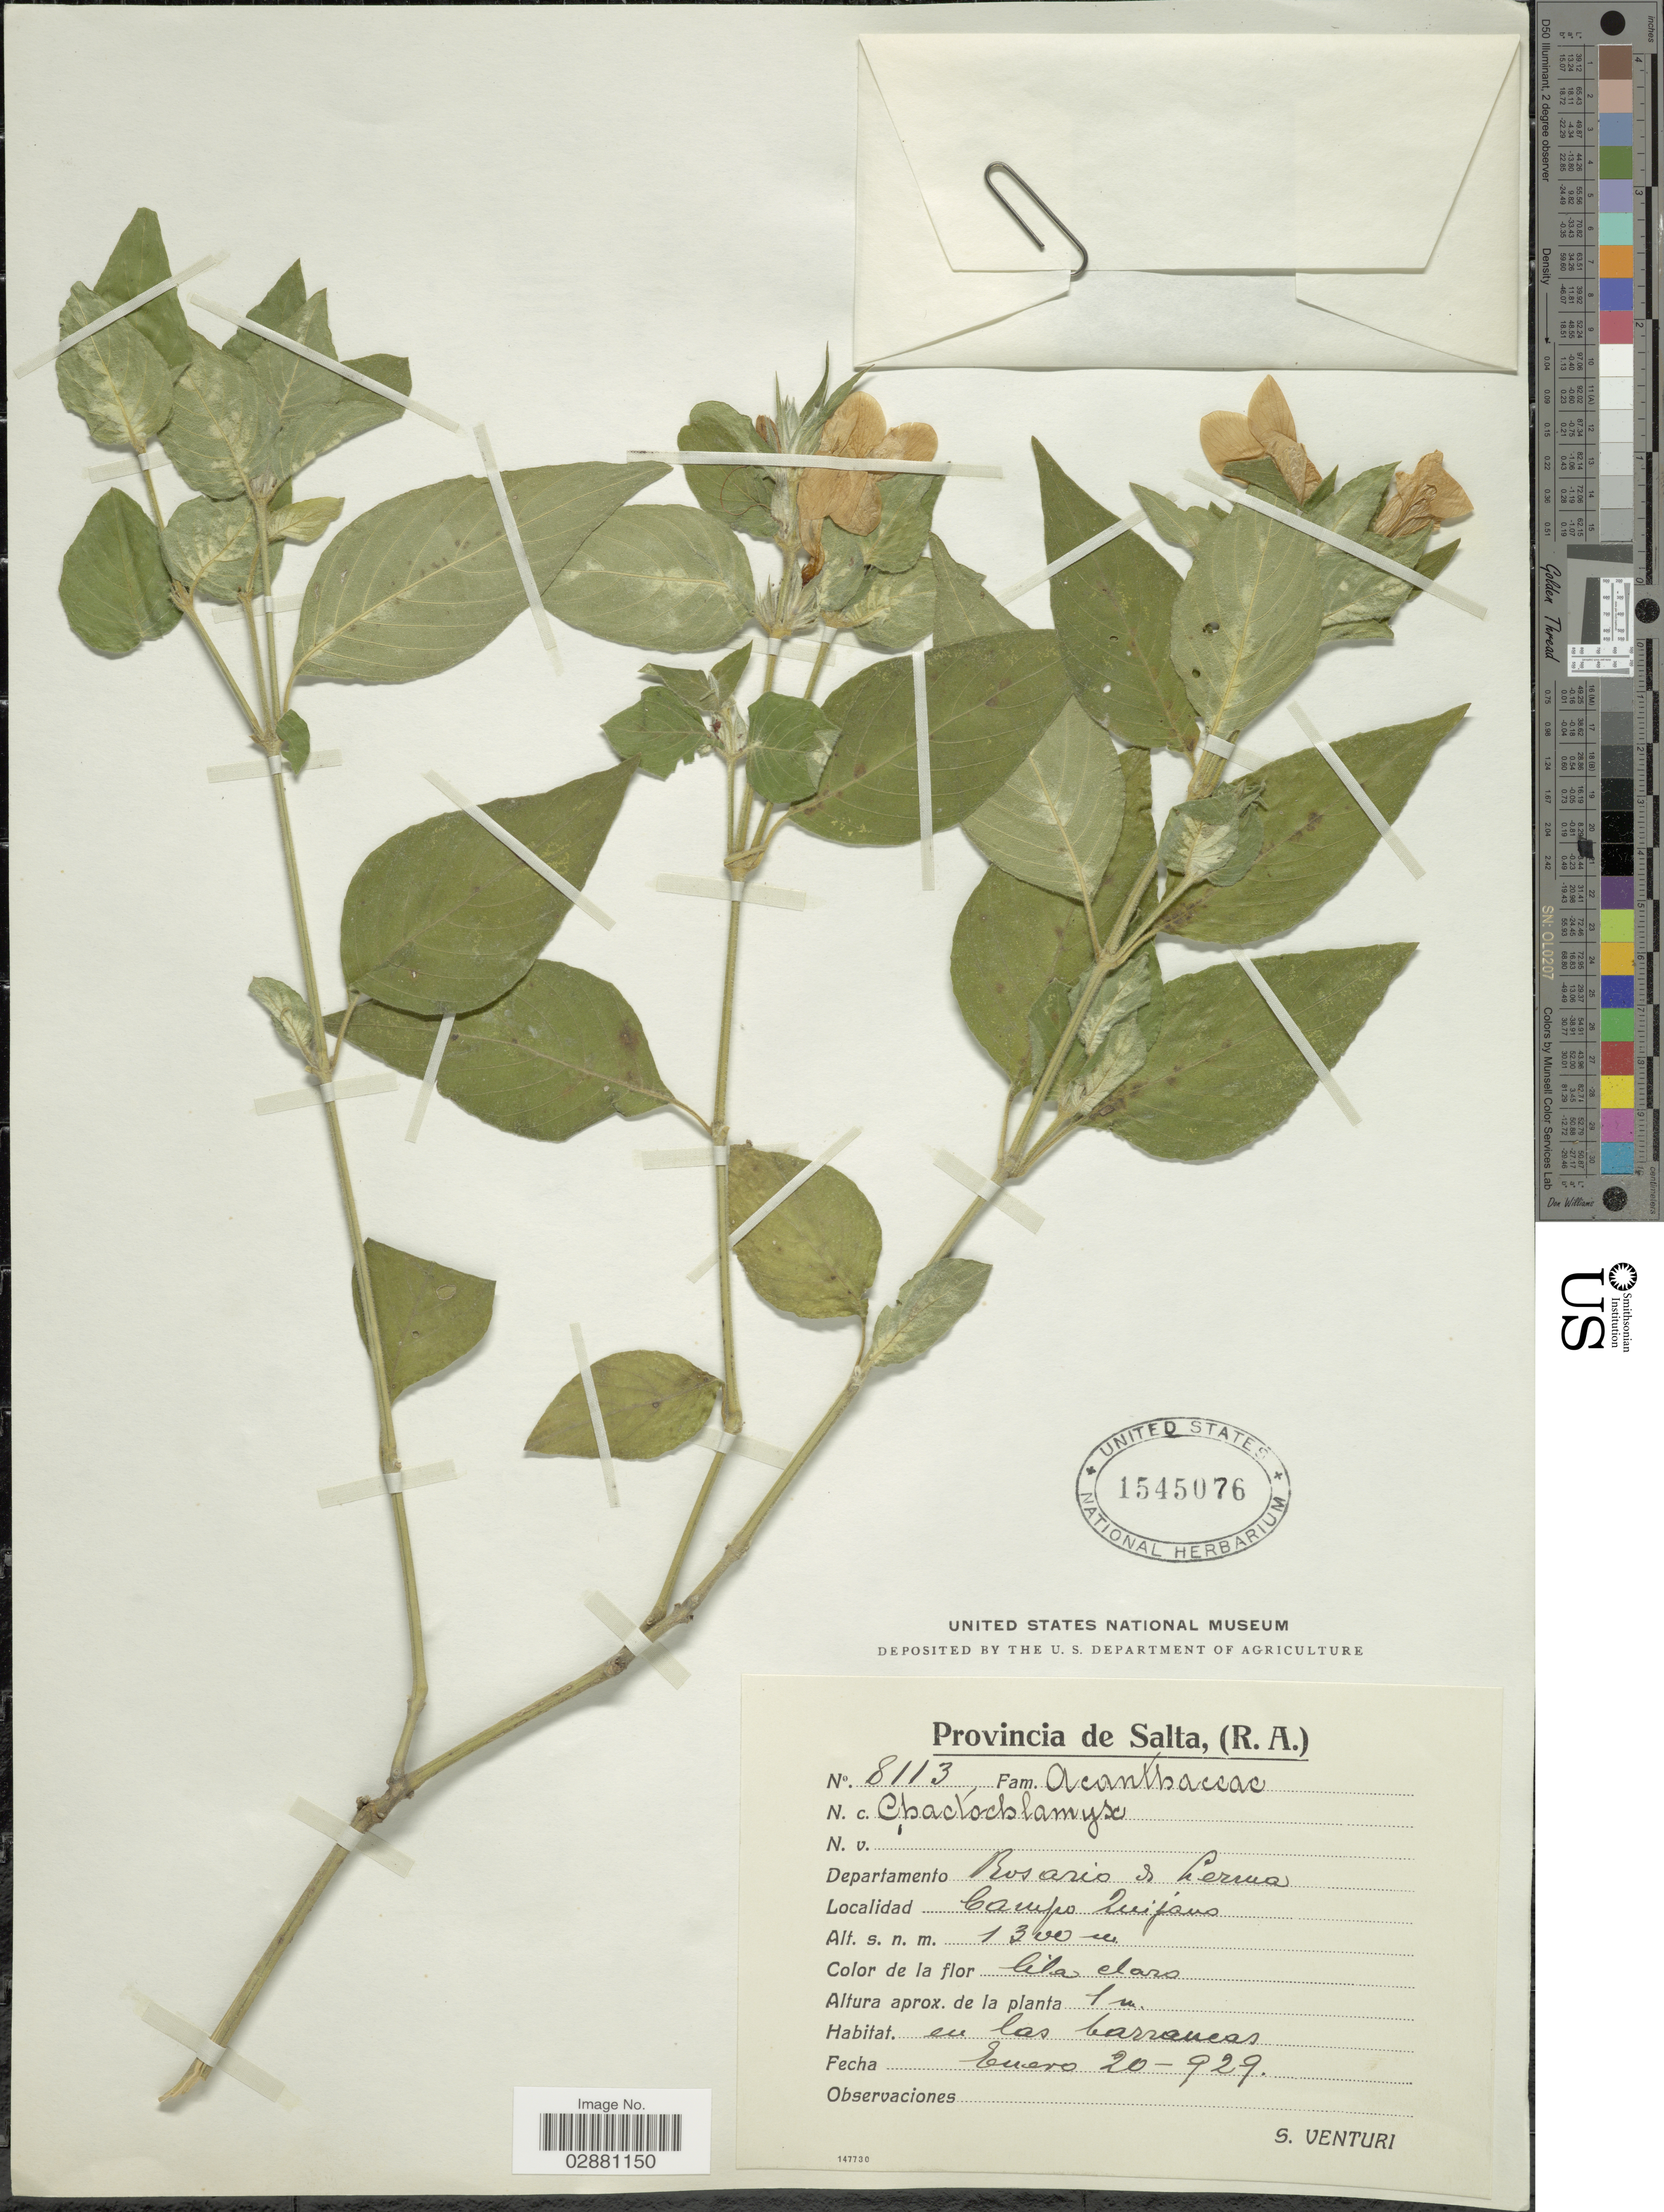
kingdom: Plantae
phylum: Tracheophyta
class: Magnoliopsida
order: Lamiales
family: Acanthaceae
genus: Justicia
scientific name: Justicia thunbergioides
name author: (Lindau) Leonard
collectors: S. Venturi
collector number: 8113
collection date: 1929-01-20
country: Argentina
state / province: Salta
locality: Provincia de Salta, (R.A.). Departamento Rosario de Lerma. Campo Quijano.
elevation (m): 1300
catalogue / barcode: US 1545076